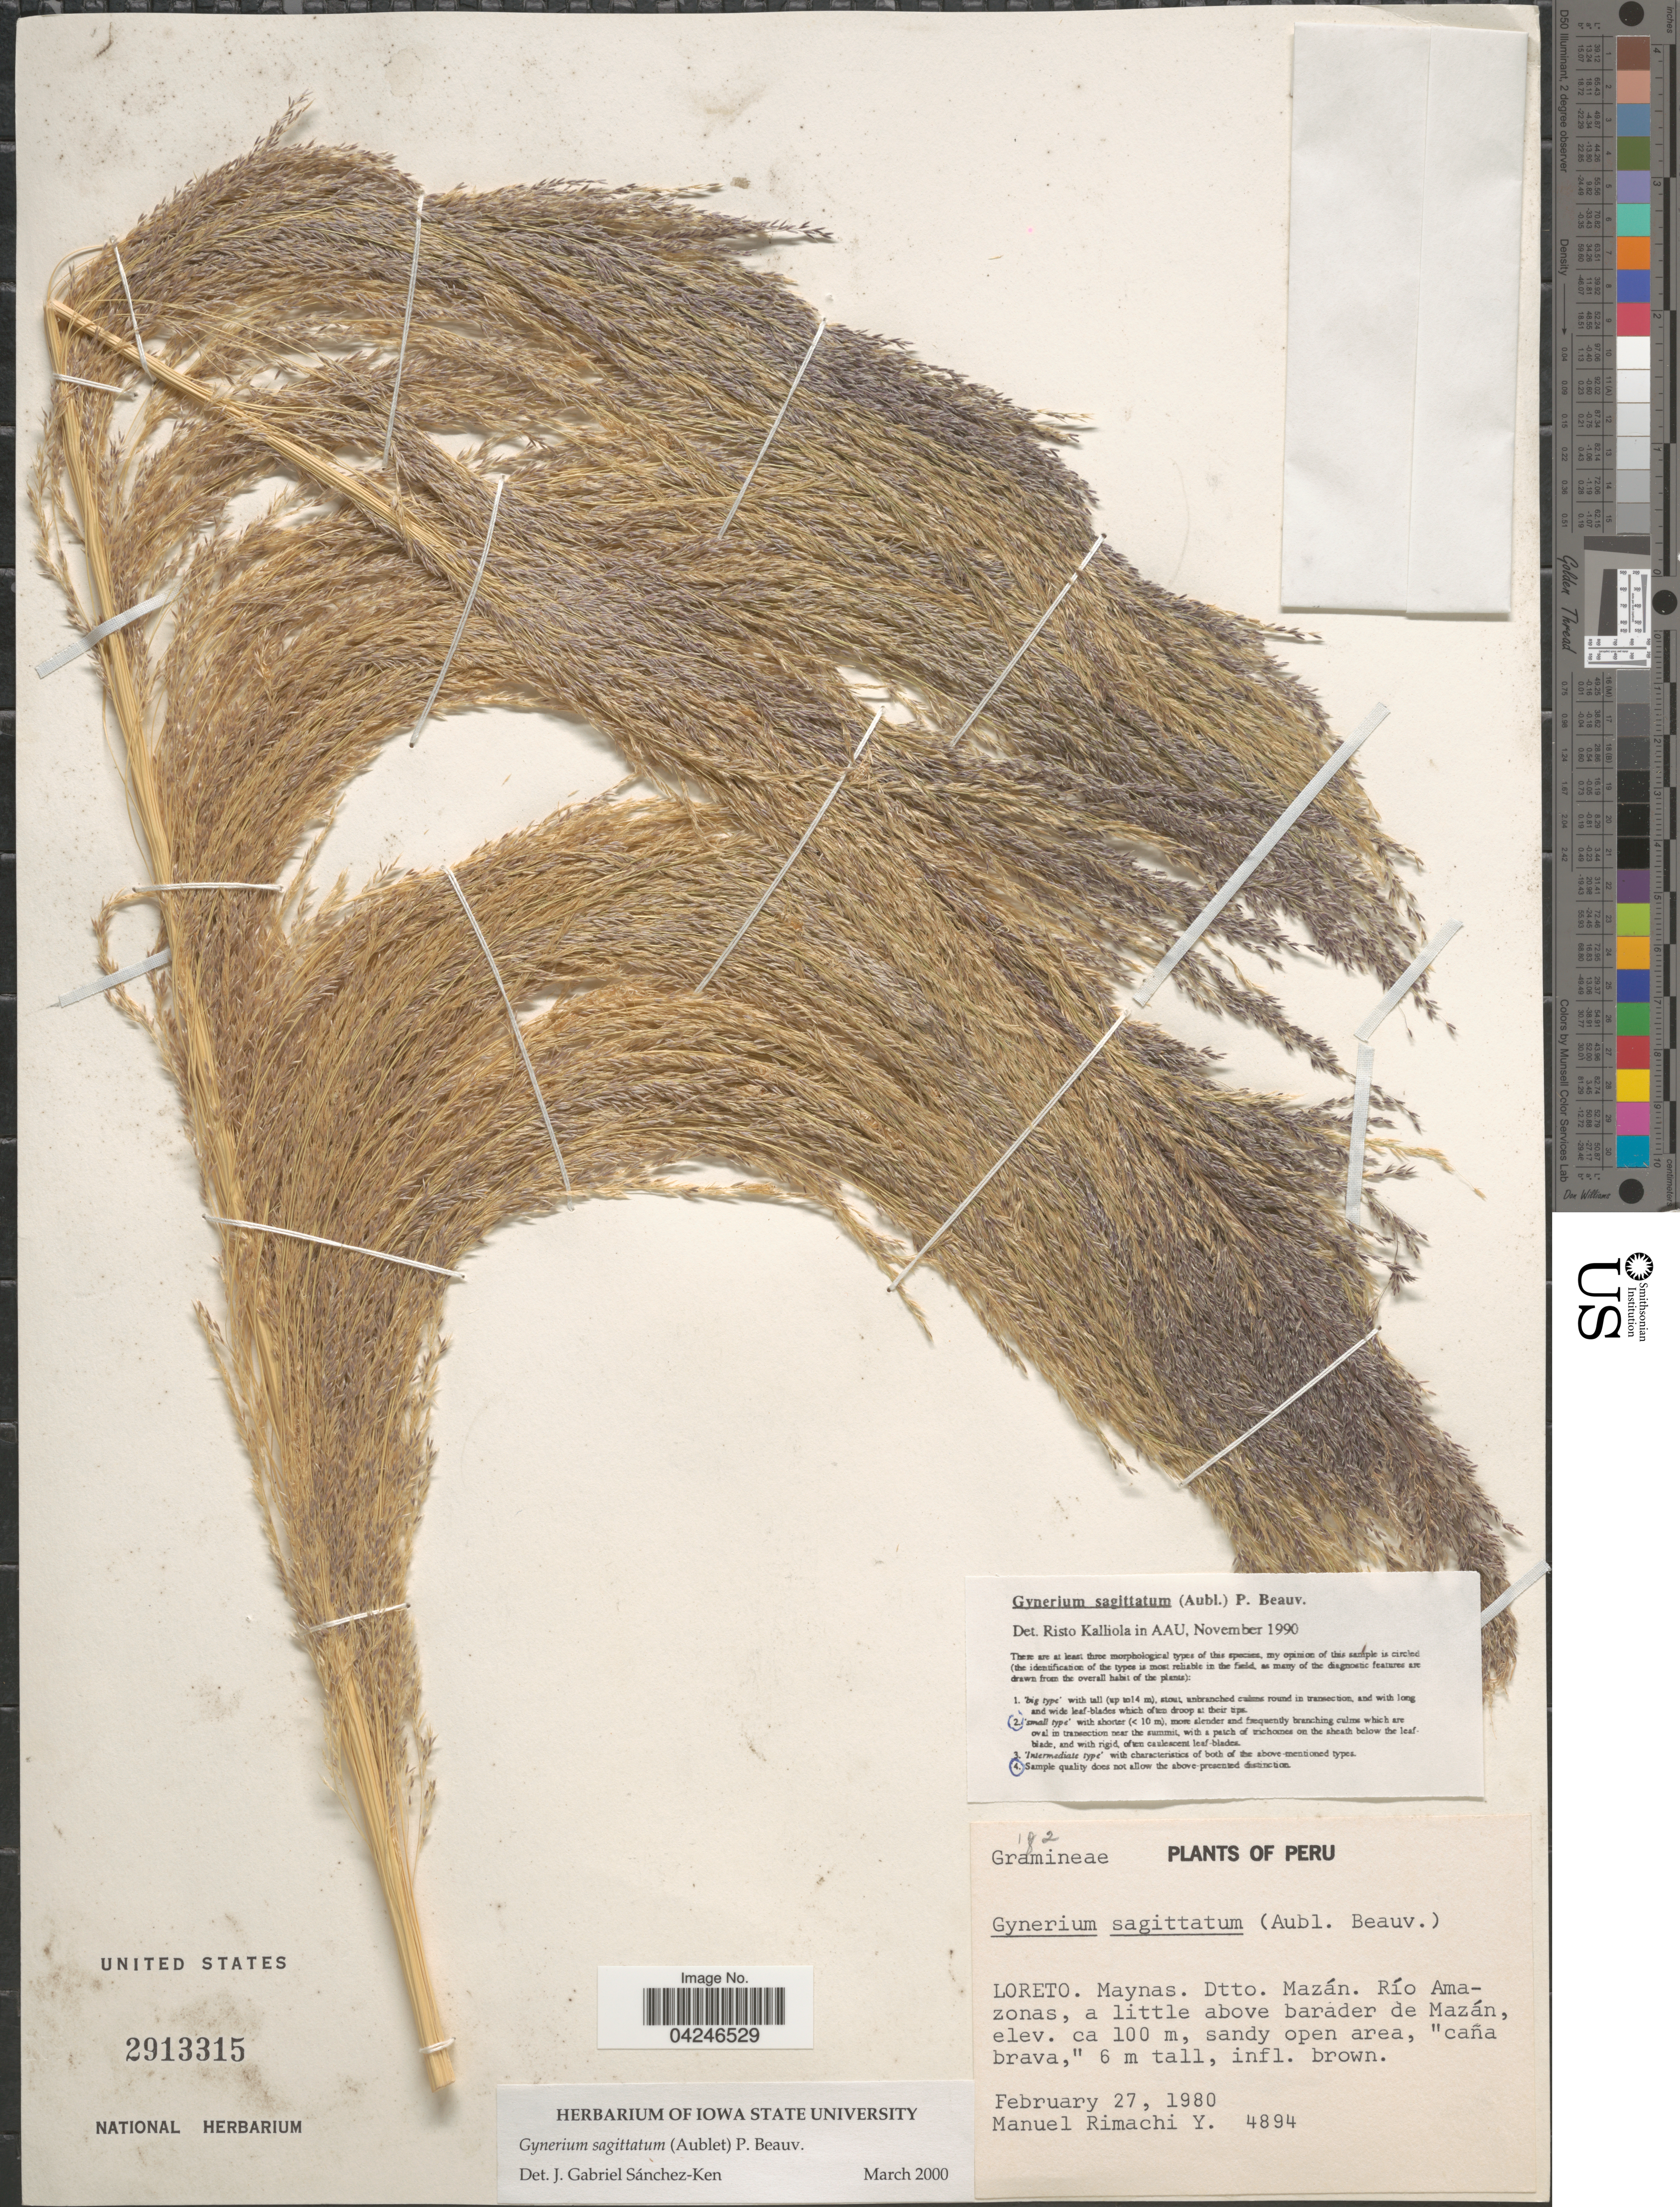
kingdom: Plantae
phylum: Tracheophyta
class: Liliopsida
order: Poales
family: Poaceae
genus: Gynerium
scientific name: Gynerium sagittatum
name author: (Aubl.) P. Beauv.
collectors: M. Rimachi Y.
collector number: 4894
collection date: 1980-02-27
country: Peru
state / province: Loreto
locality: Maynas. Dtto. Mazán. Río Amazonas, a little above barader de Mazán.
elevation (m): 100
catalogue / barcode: US 2913315